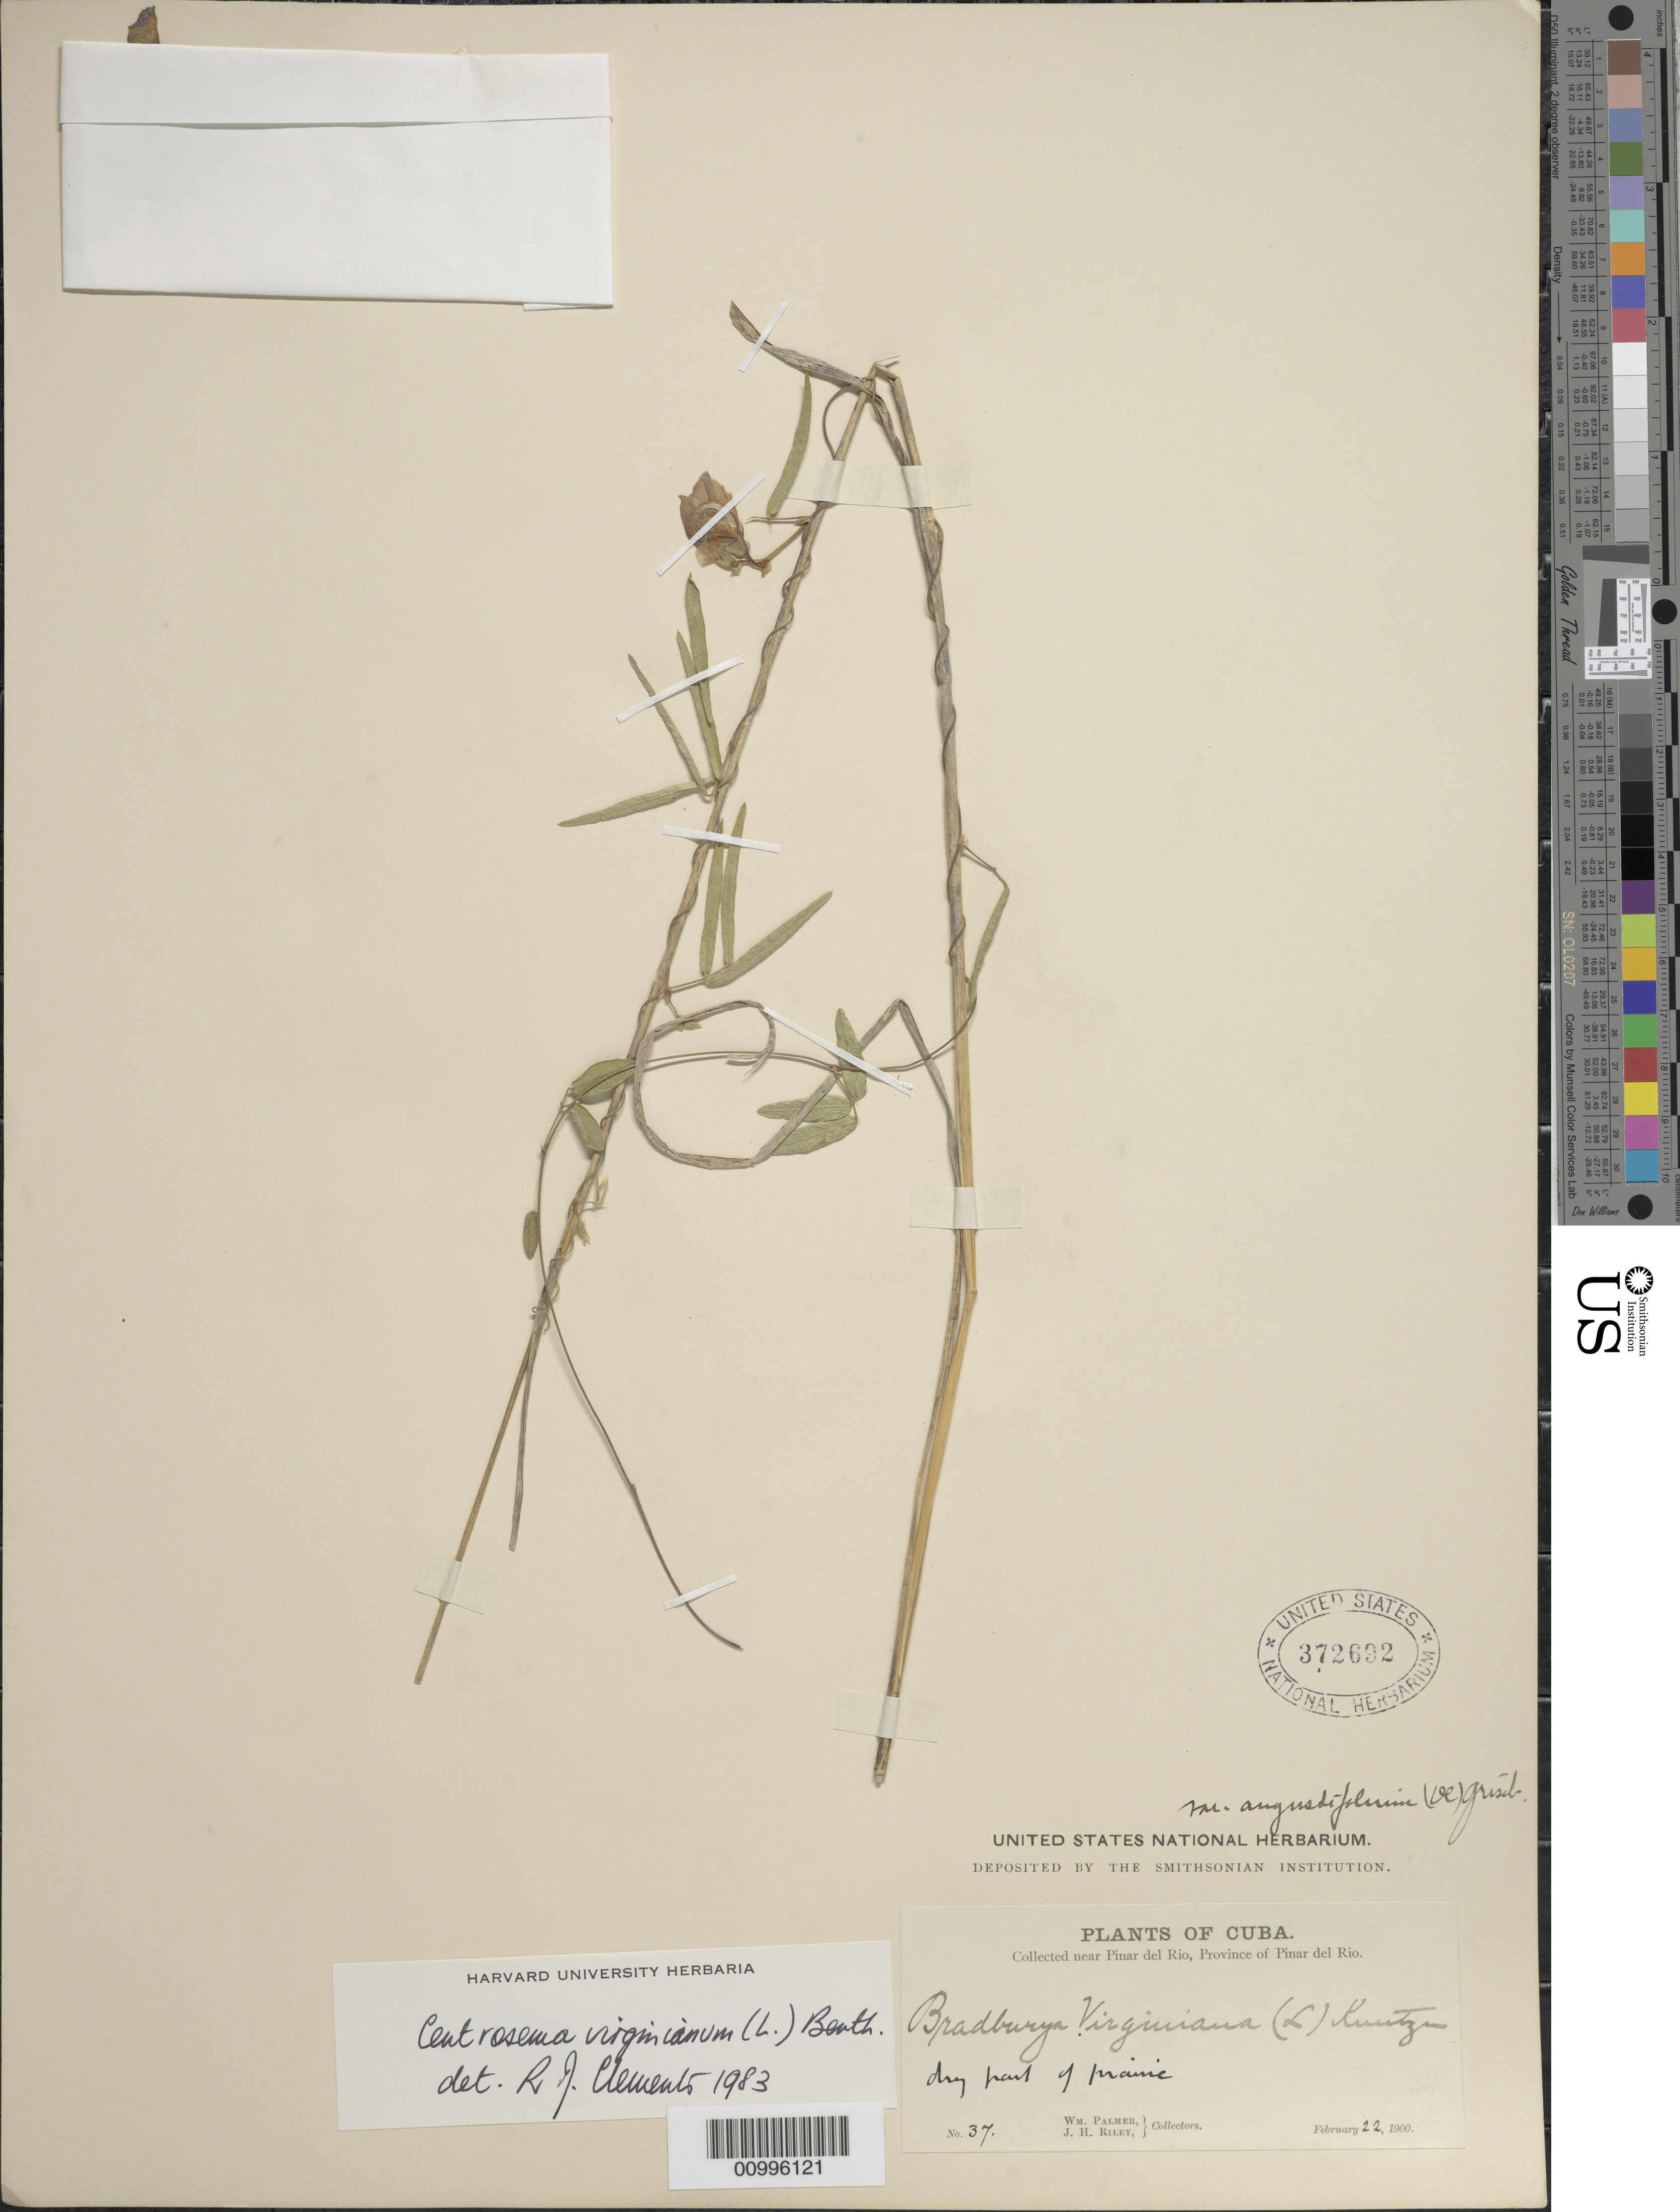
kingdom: Plantae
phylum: Tracheophyta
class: Magnoliopsida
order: Fabales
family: Fabaceae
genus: Centrosema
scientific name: Centrosema virginianum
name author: (L.) Benth.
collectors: W. Palmer & J. H. Riley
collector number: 37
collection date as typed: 22 Feb 1900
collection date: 1900-02-22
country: Cuba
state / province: Pinar del Rio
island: Cuba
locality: Pinar del Rio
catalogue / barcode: US 372692